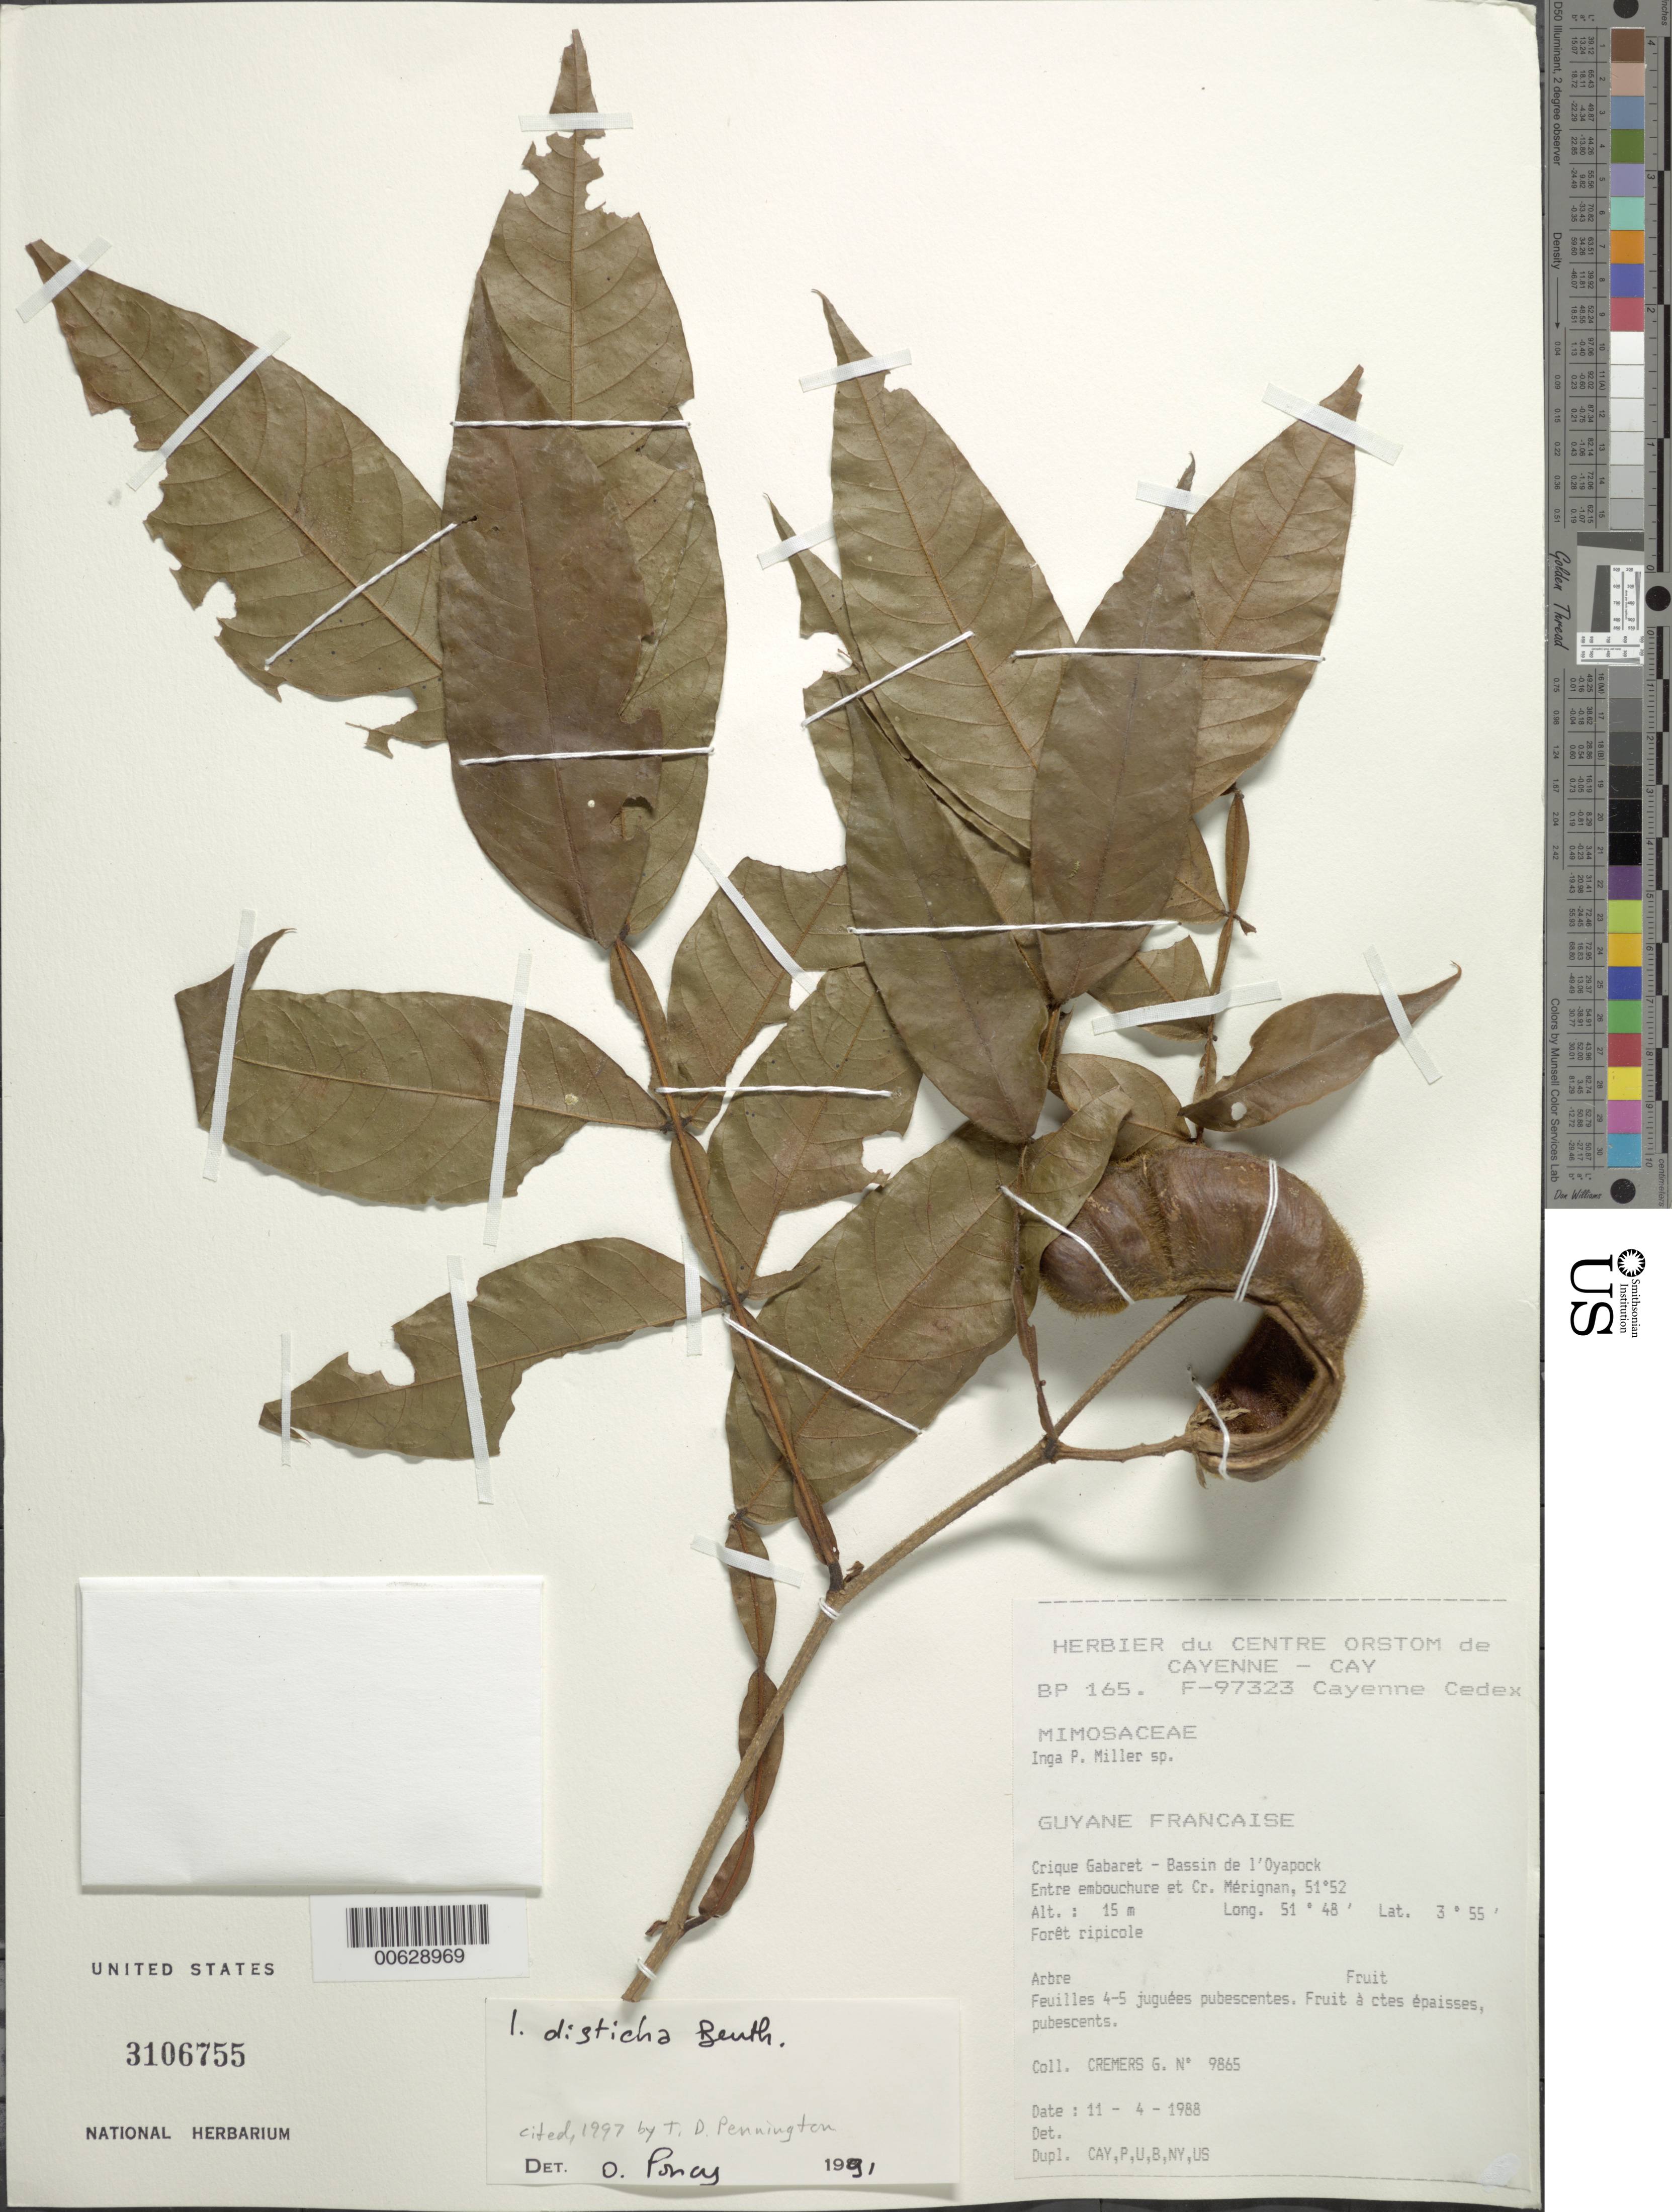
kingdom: Plantae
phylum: Tracheophyta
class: Magnoliopsida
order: Fabales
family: Fabaceae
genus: Inga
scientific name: Inga disticha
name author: Benth.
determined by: Poncy, O.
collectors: G. Cremers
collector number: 9865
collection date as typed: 11-Apr-88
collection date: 1988-04-11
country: French Guiana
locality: Crique Gabaret, Bassin de l'Oyapock, entre embouchure et Cr. Mérignan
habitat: Riparian forest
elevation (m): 15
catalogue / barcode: US 3106755